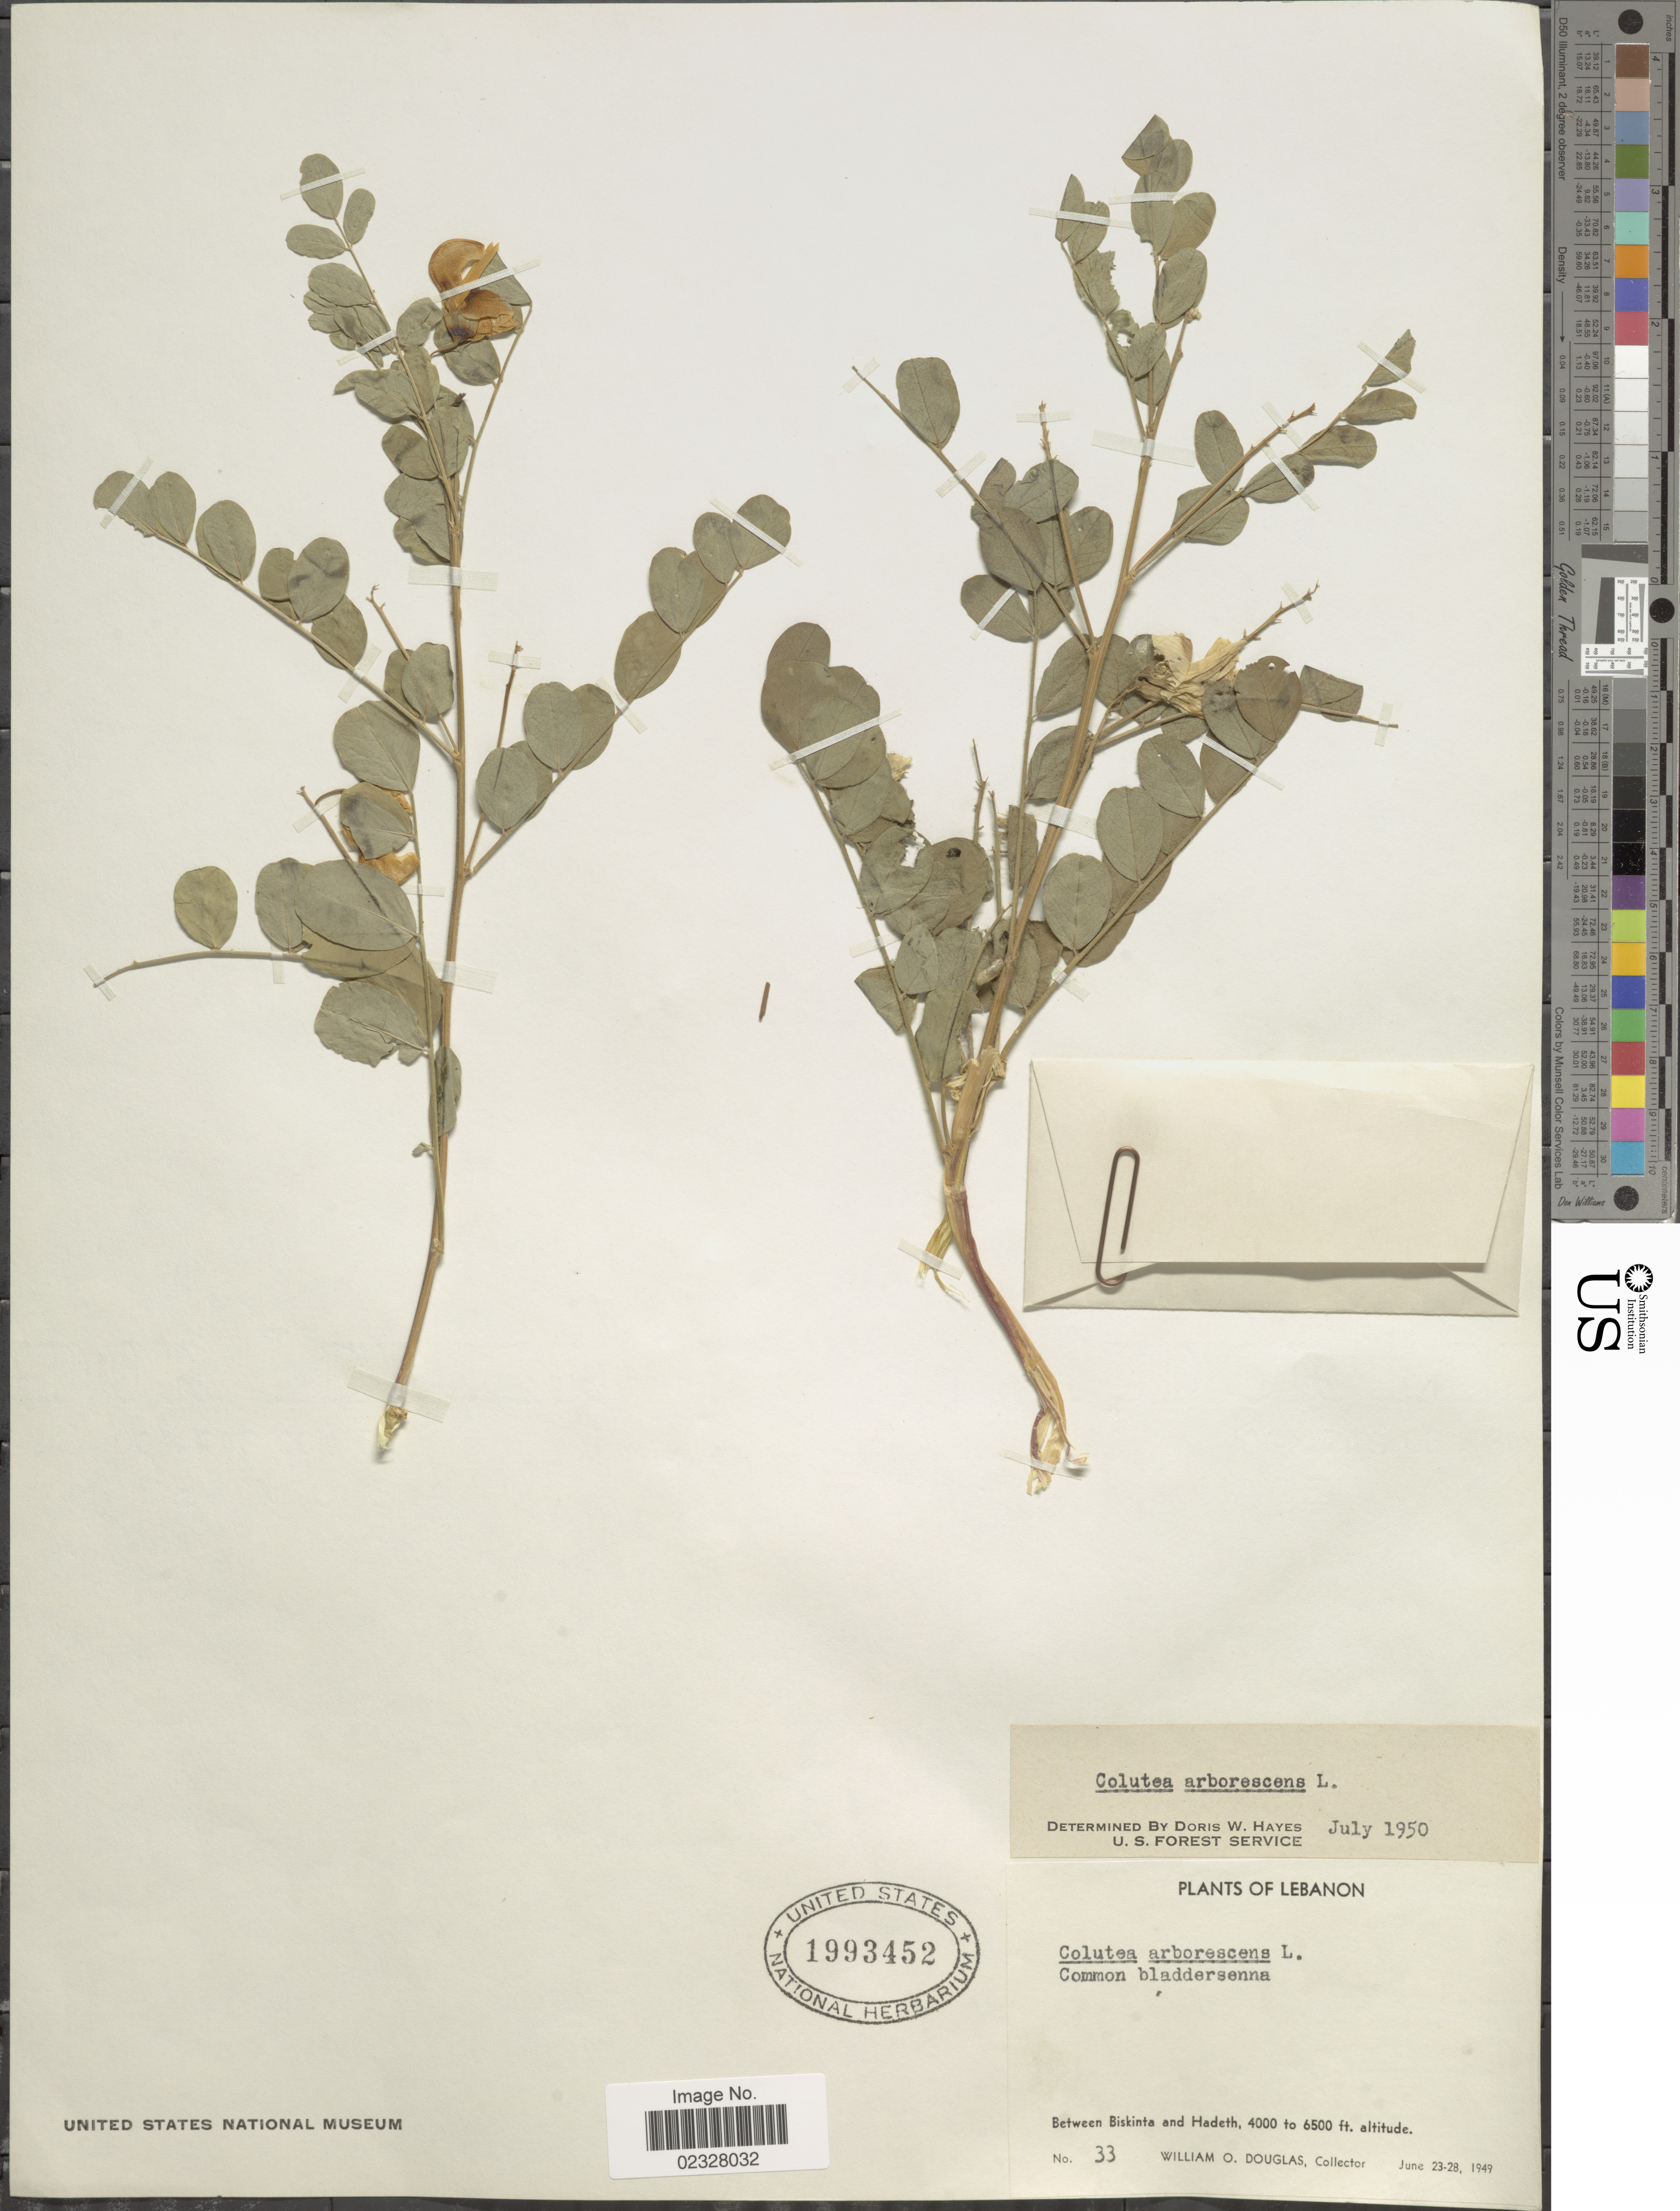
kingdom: Plantae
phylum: Tracheophyta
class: Magnoliopsida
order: Fabales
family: Fabaceae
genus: Colutea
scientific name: Colutea arborescens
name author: L.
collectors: W. Douglas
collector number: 33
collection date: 1949-06-23/1949-06-28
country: Lebanon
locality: Between Biskinta and Hadeth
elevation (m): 1219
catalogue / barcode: US 1993452